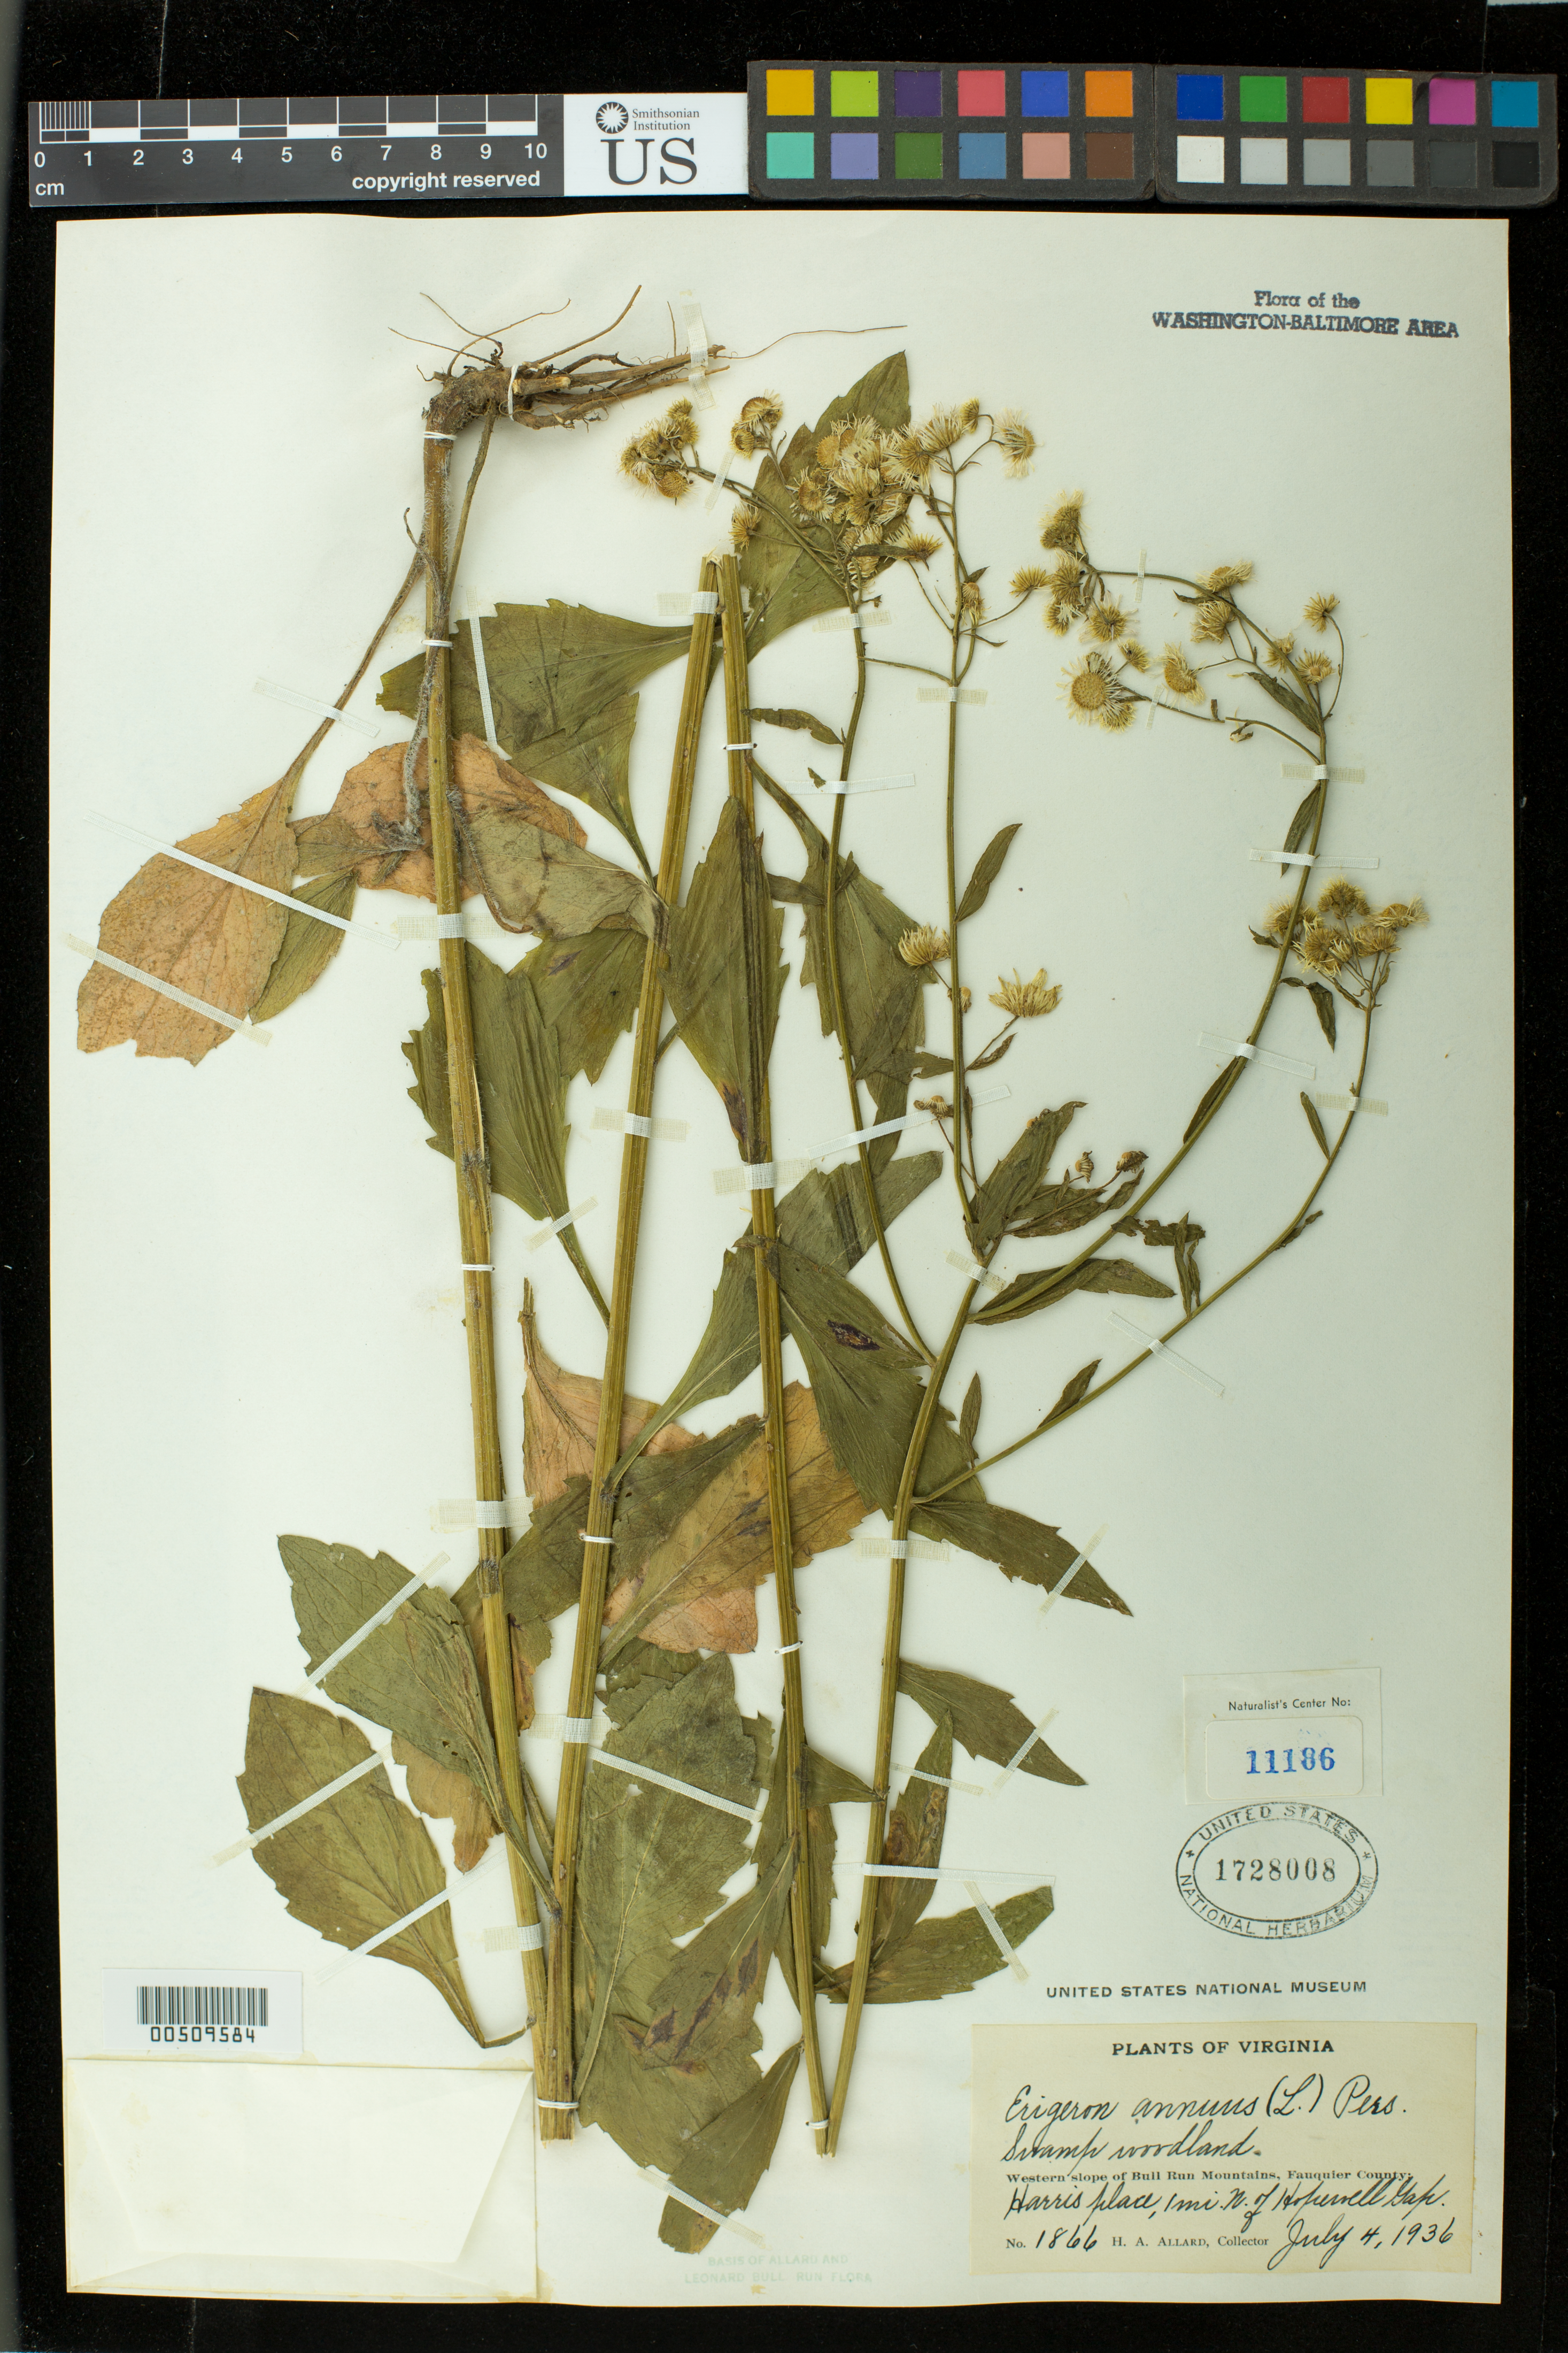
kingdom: Plantae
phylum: Tracheophyta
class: Magnoliopsida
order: Asterales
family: Asteraceae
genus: Erigeron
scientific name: Erigeron annuus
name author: (L.) Pers.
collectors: H. A. Allard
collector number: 1866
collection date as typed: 04 Jul 1936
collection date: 1936-07-04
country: United States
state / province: Virginia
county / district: Fauquier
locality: Bull Run Mts., 1 mi. N of Hopewell Gap Bull Run Mts.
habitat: swamp woodland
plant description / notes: Specimens returned from Naturalist Center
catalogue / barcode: US 1728008